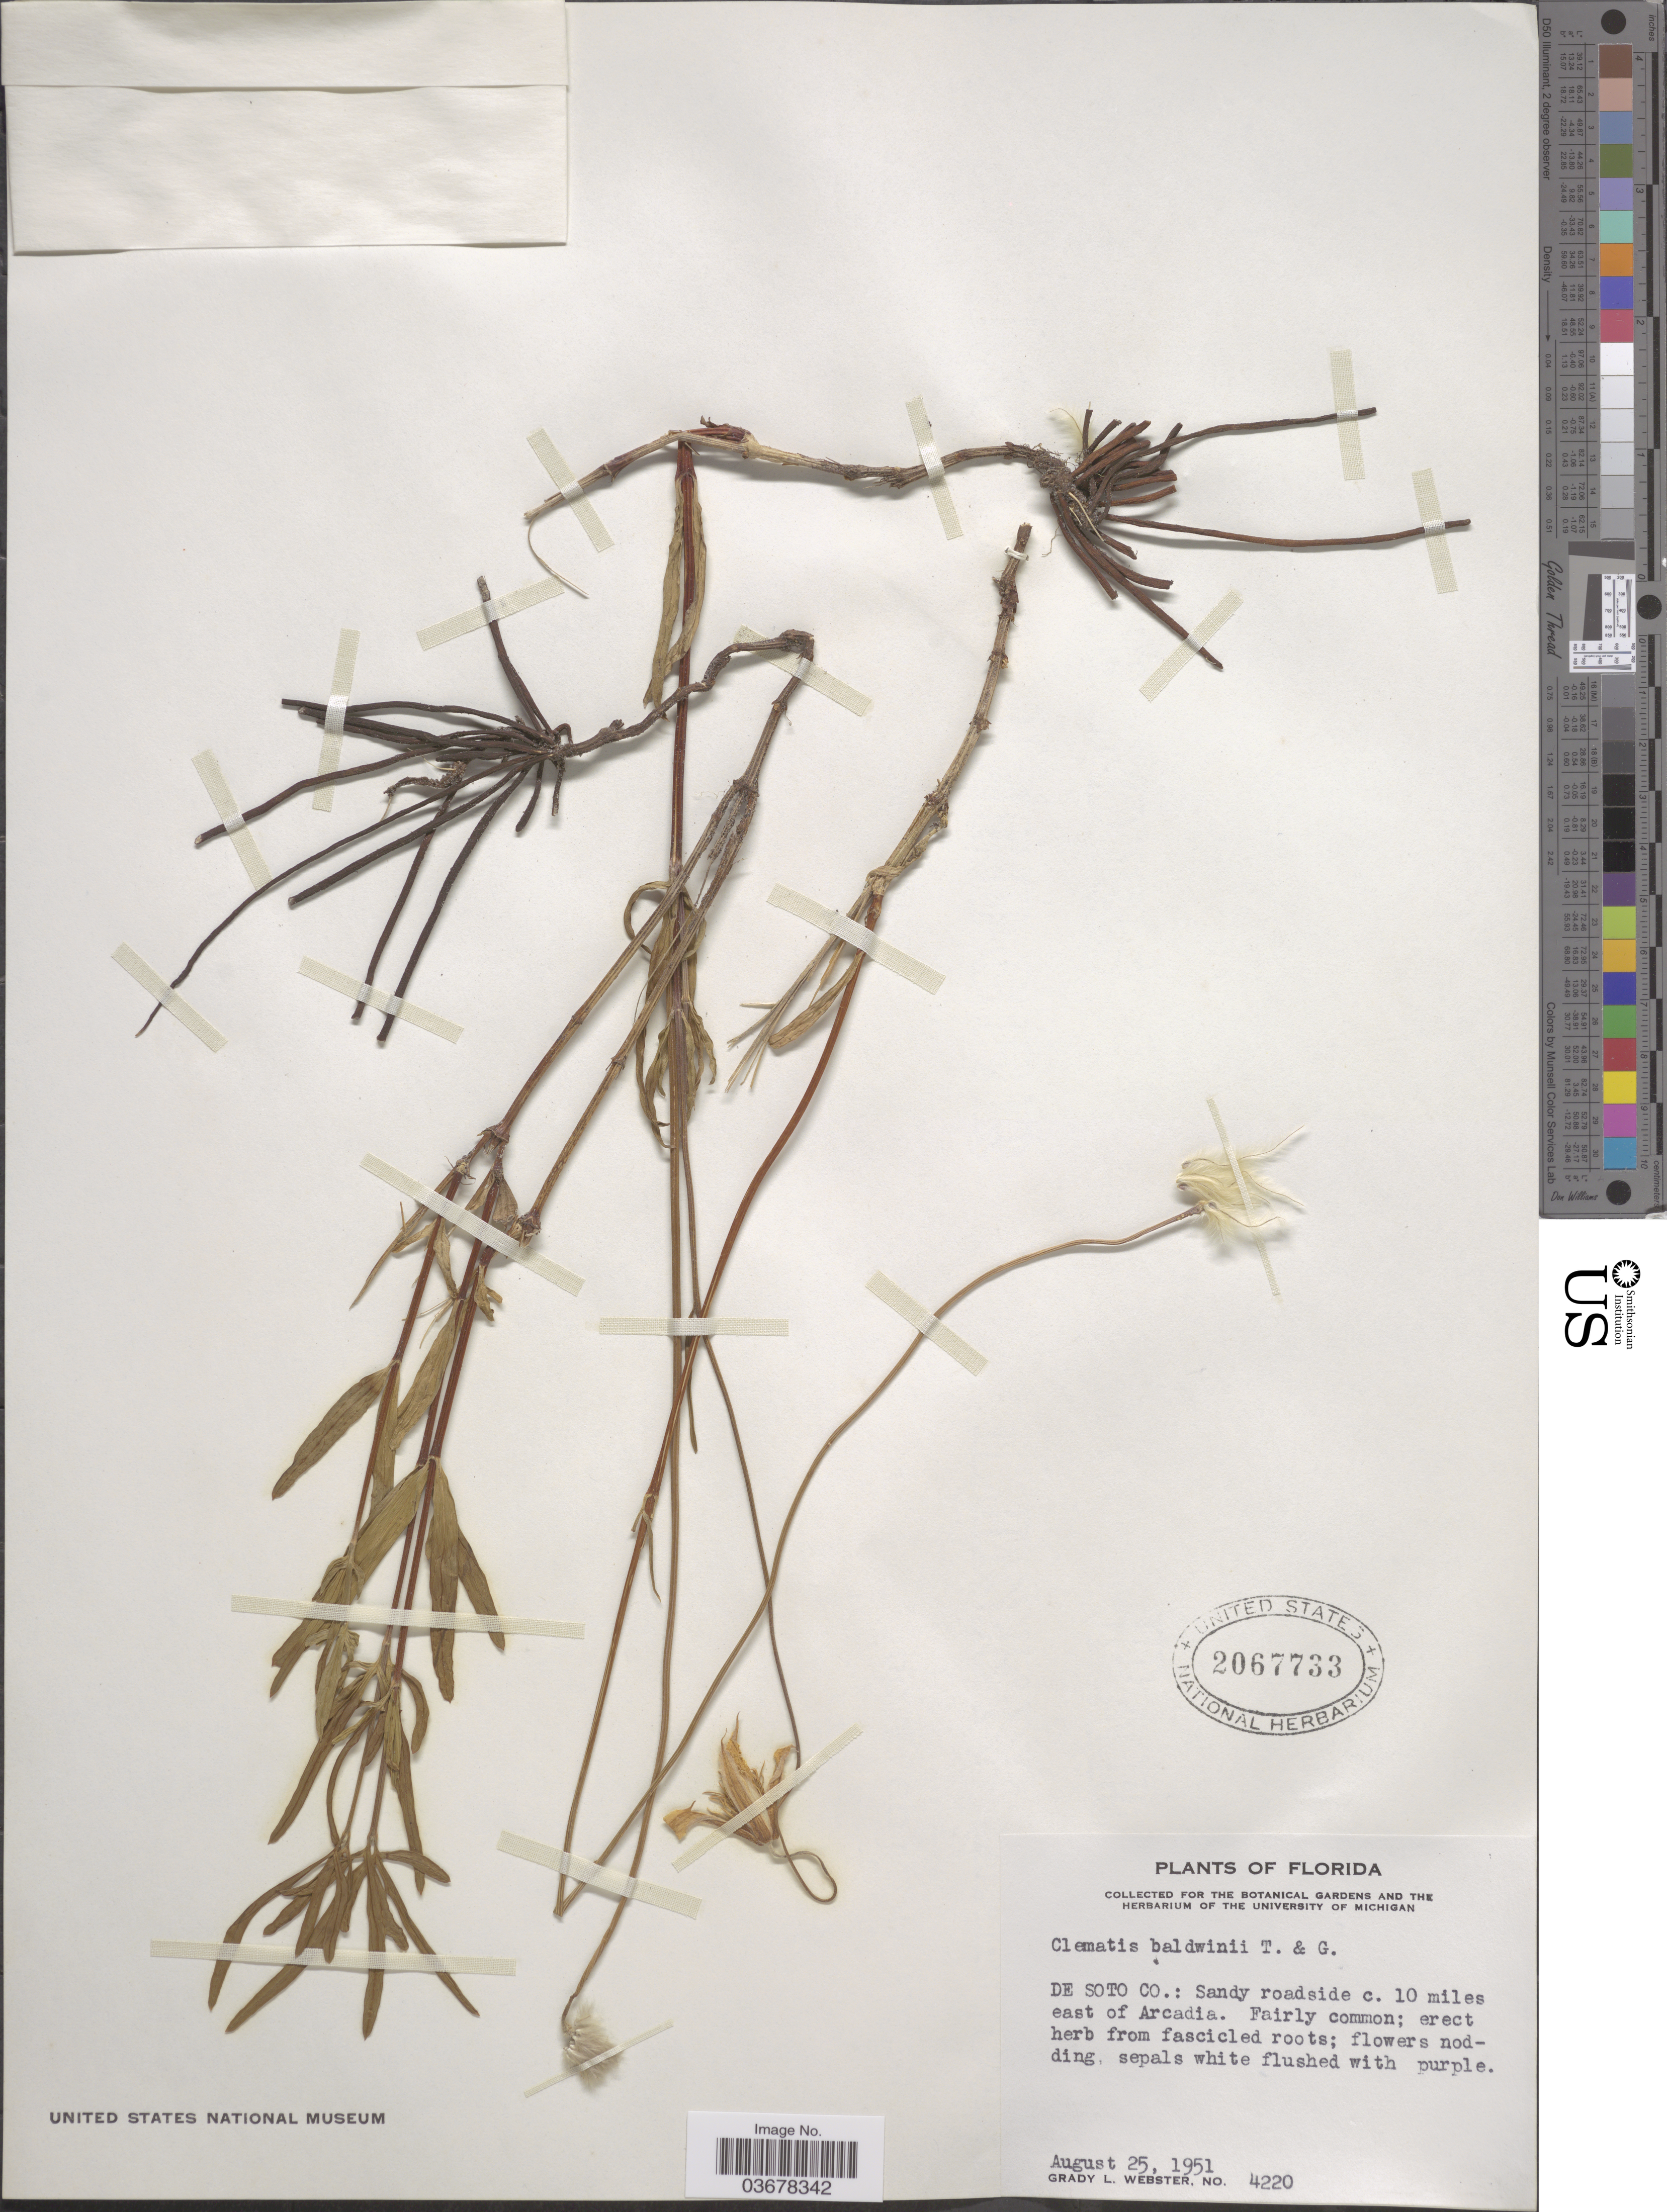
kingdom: Plantae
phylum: Tracheophyta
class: Magnoliopsida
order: Ranunculales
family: Ranunculaceae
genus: Clematis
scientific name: Clematis viorna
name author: L.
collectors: G. L. Webster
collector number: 4220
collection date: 1951-08-25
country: United States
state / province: Florida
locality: De Soto Co.: Sandy roadside c. 10 miles east of Arcadia.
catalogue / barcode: US 2067733